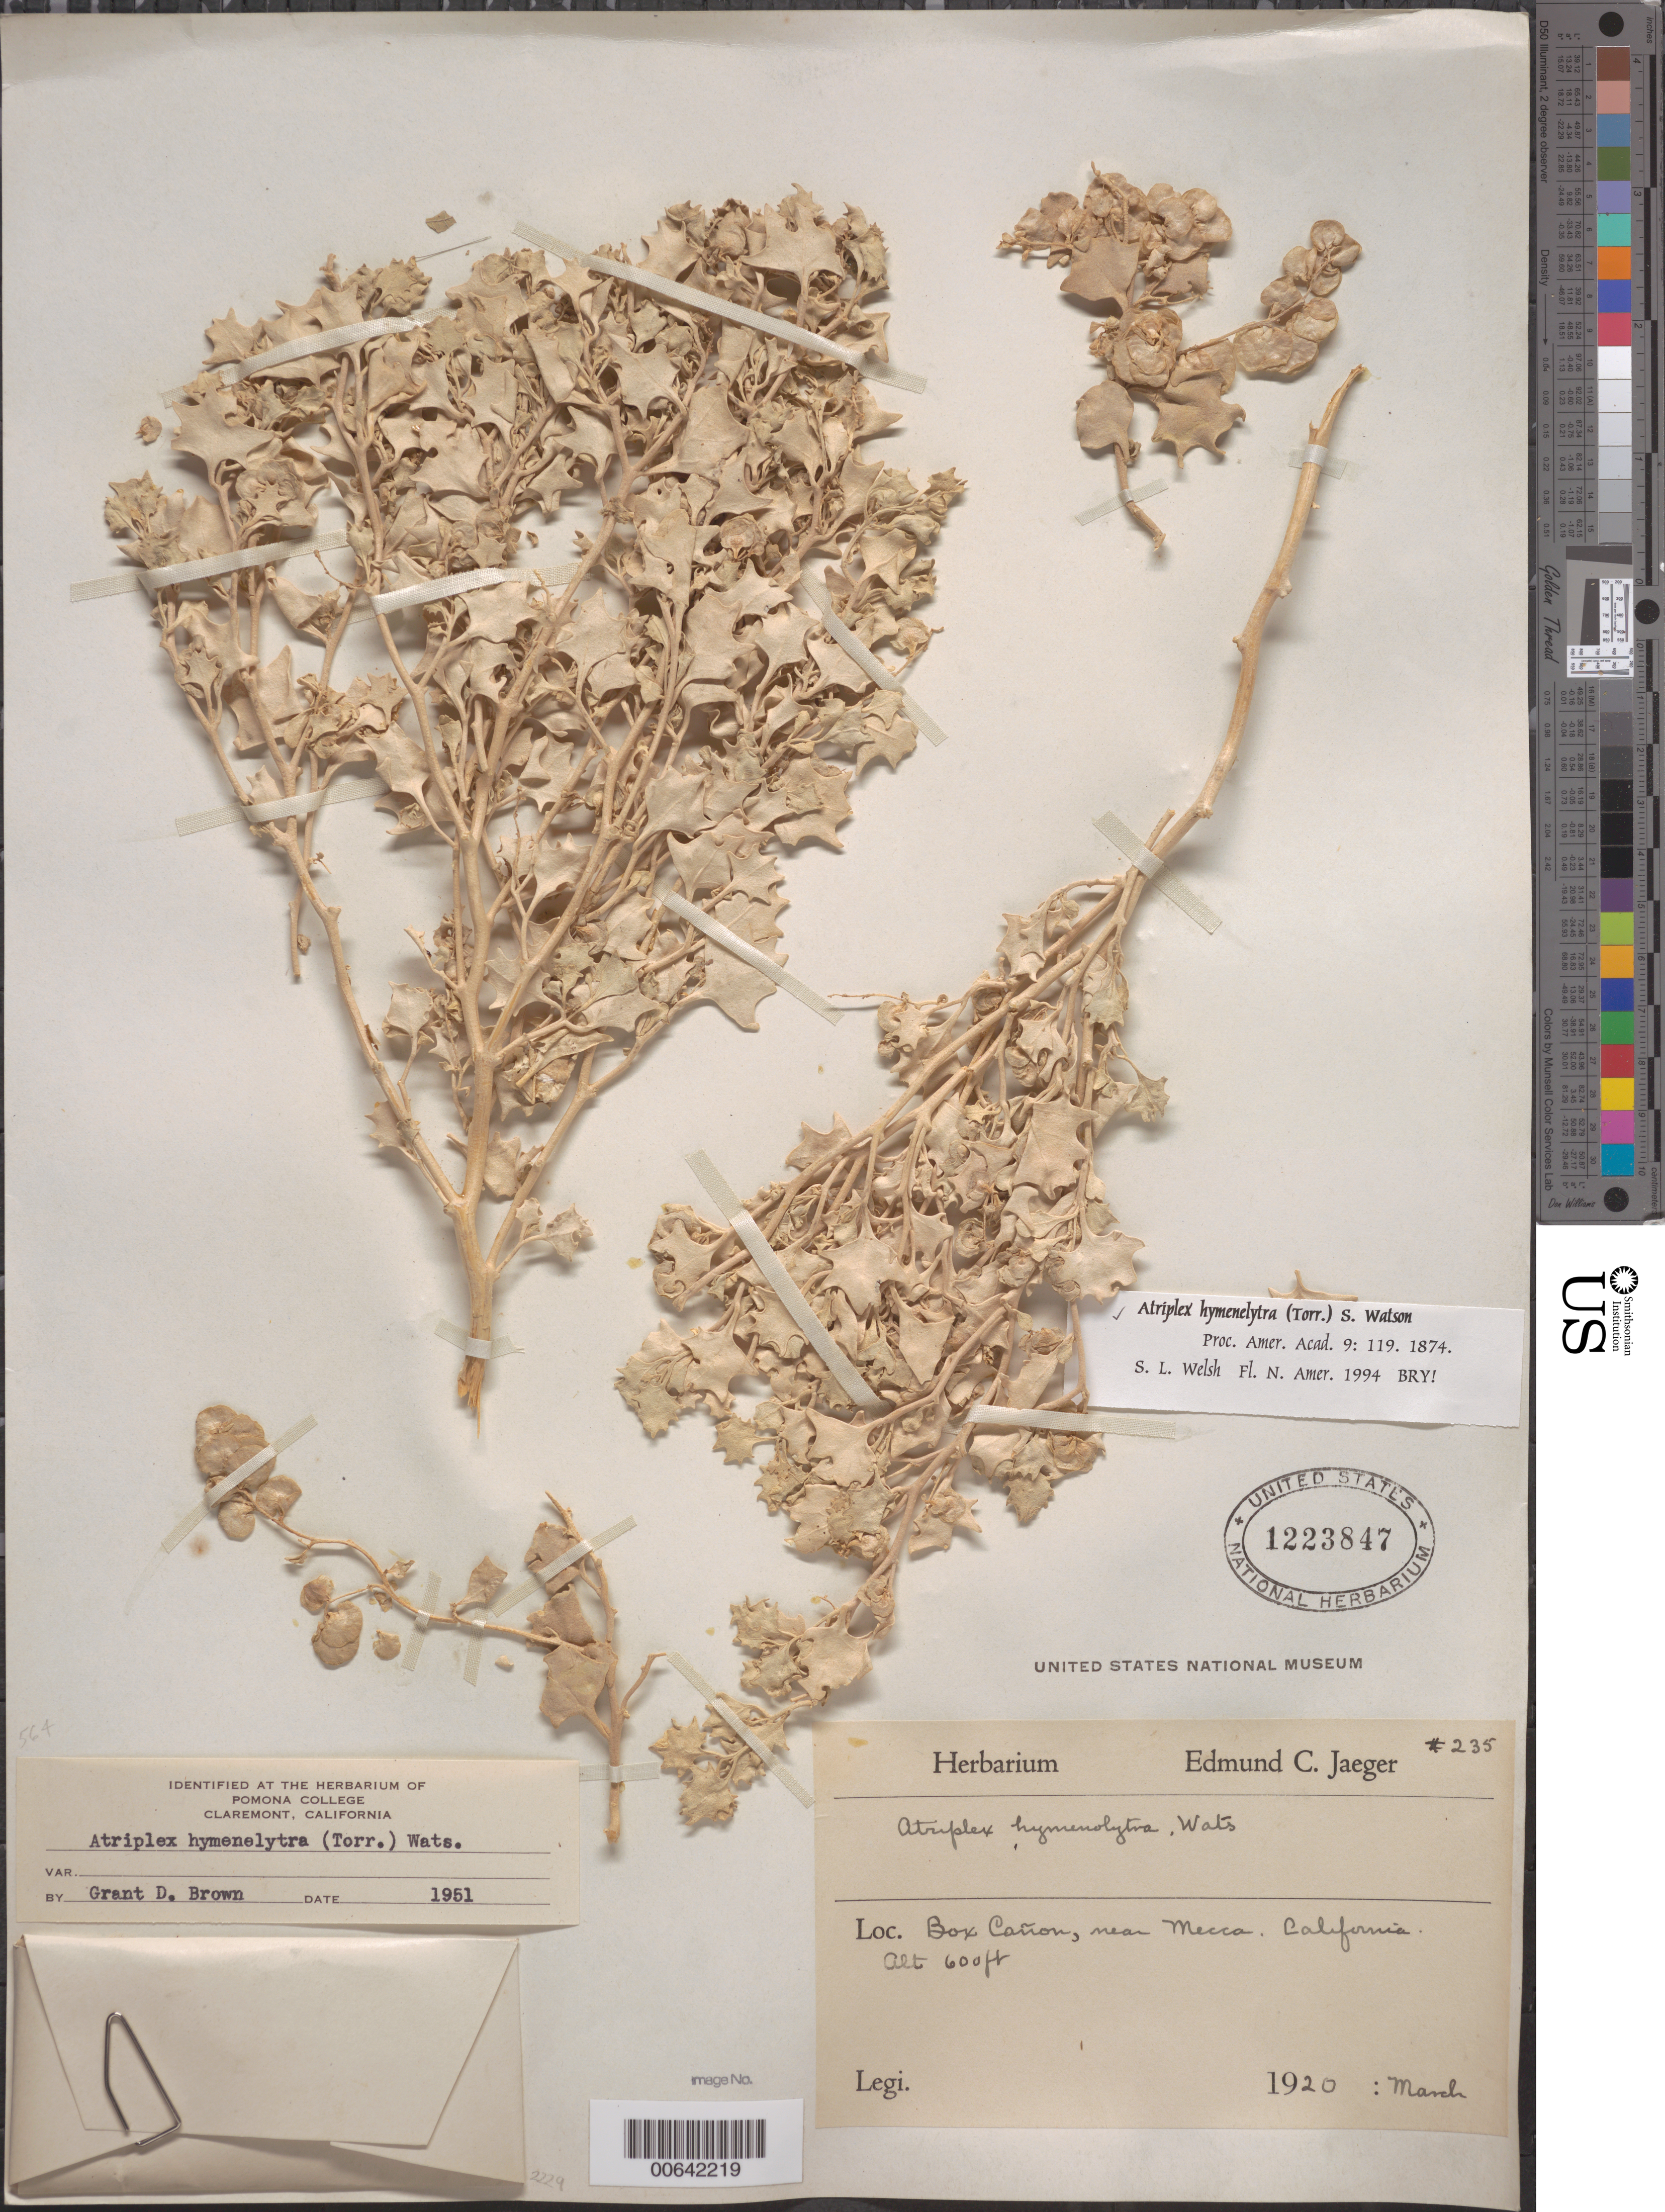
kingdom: Plantae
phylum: Tracheophyta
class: Magnoliopsida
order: Caryophyllales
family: Amaranthaceae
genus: Atriplex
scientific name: Atriplex hymenelytra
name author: (Torr.) S. Watson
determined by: Welsh, Stanley L., (BRY), Brigham Young University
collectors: E. Jaeger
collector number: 235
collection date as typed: Mar 1920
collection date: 1920-03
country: United States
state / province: California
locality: Box Cañon, near Mecca.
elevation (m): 183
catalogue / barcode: US 1223847